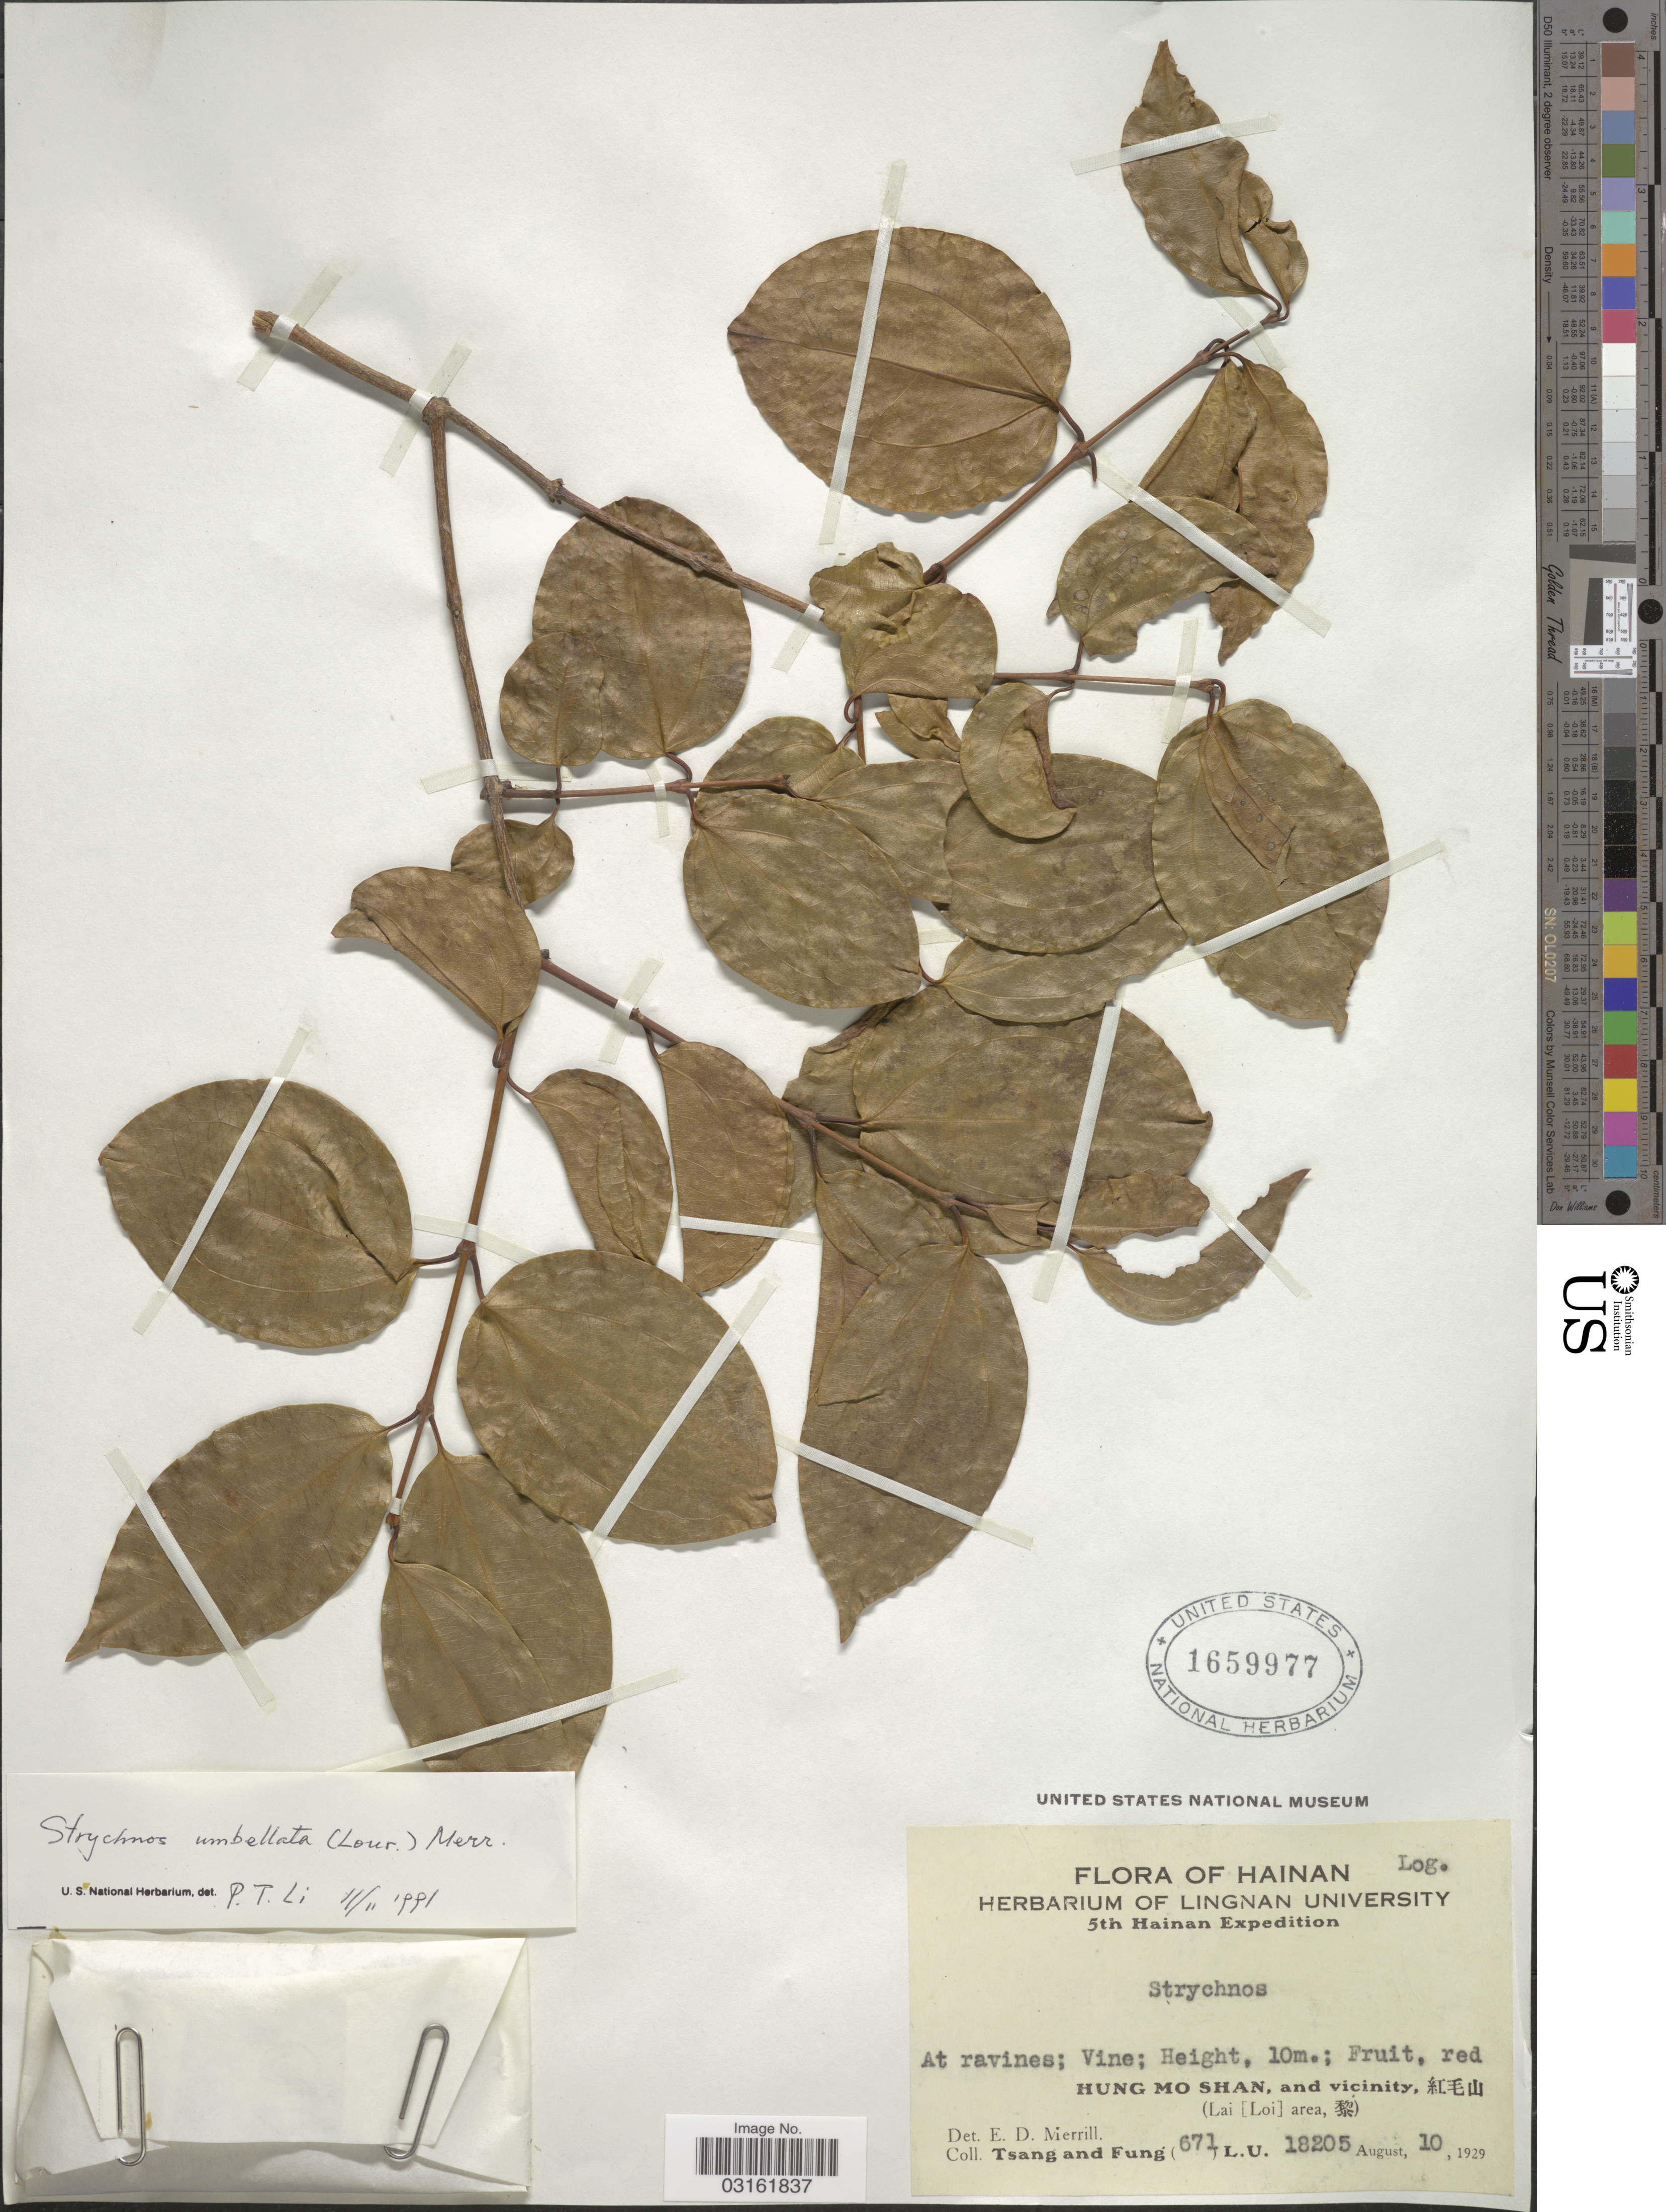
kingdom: Plantae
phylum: Tracheophyta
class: Magnoliopsida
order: Gentianales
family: Loganiaceae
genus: Strychnos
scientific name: Strychnos umbellata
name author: Merr.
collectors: -. T'sang & Fung, --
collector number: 671L.U.18205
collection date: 1929-08-10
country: China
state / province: Hainan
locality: Hung Mo Shan, and vicinity. (Lai [Loi] area).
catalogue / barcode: US 1659977